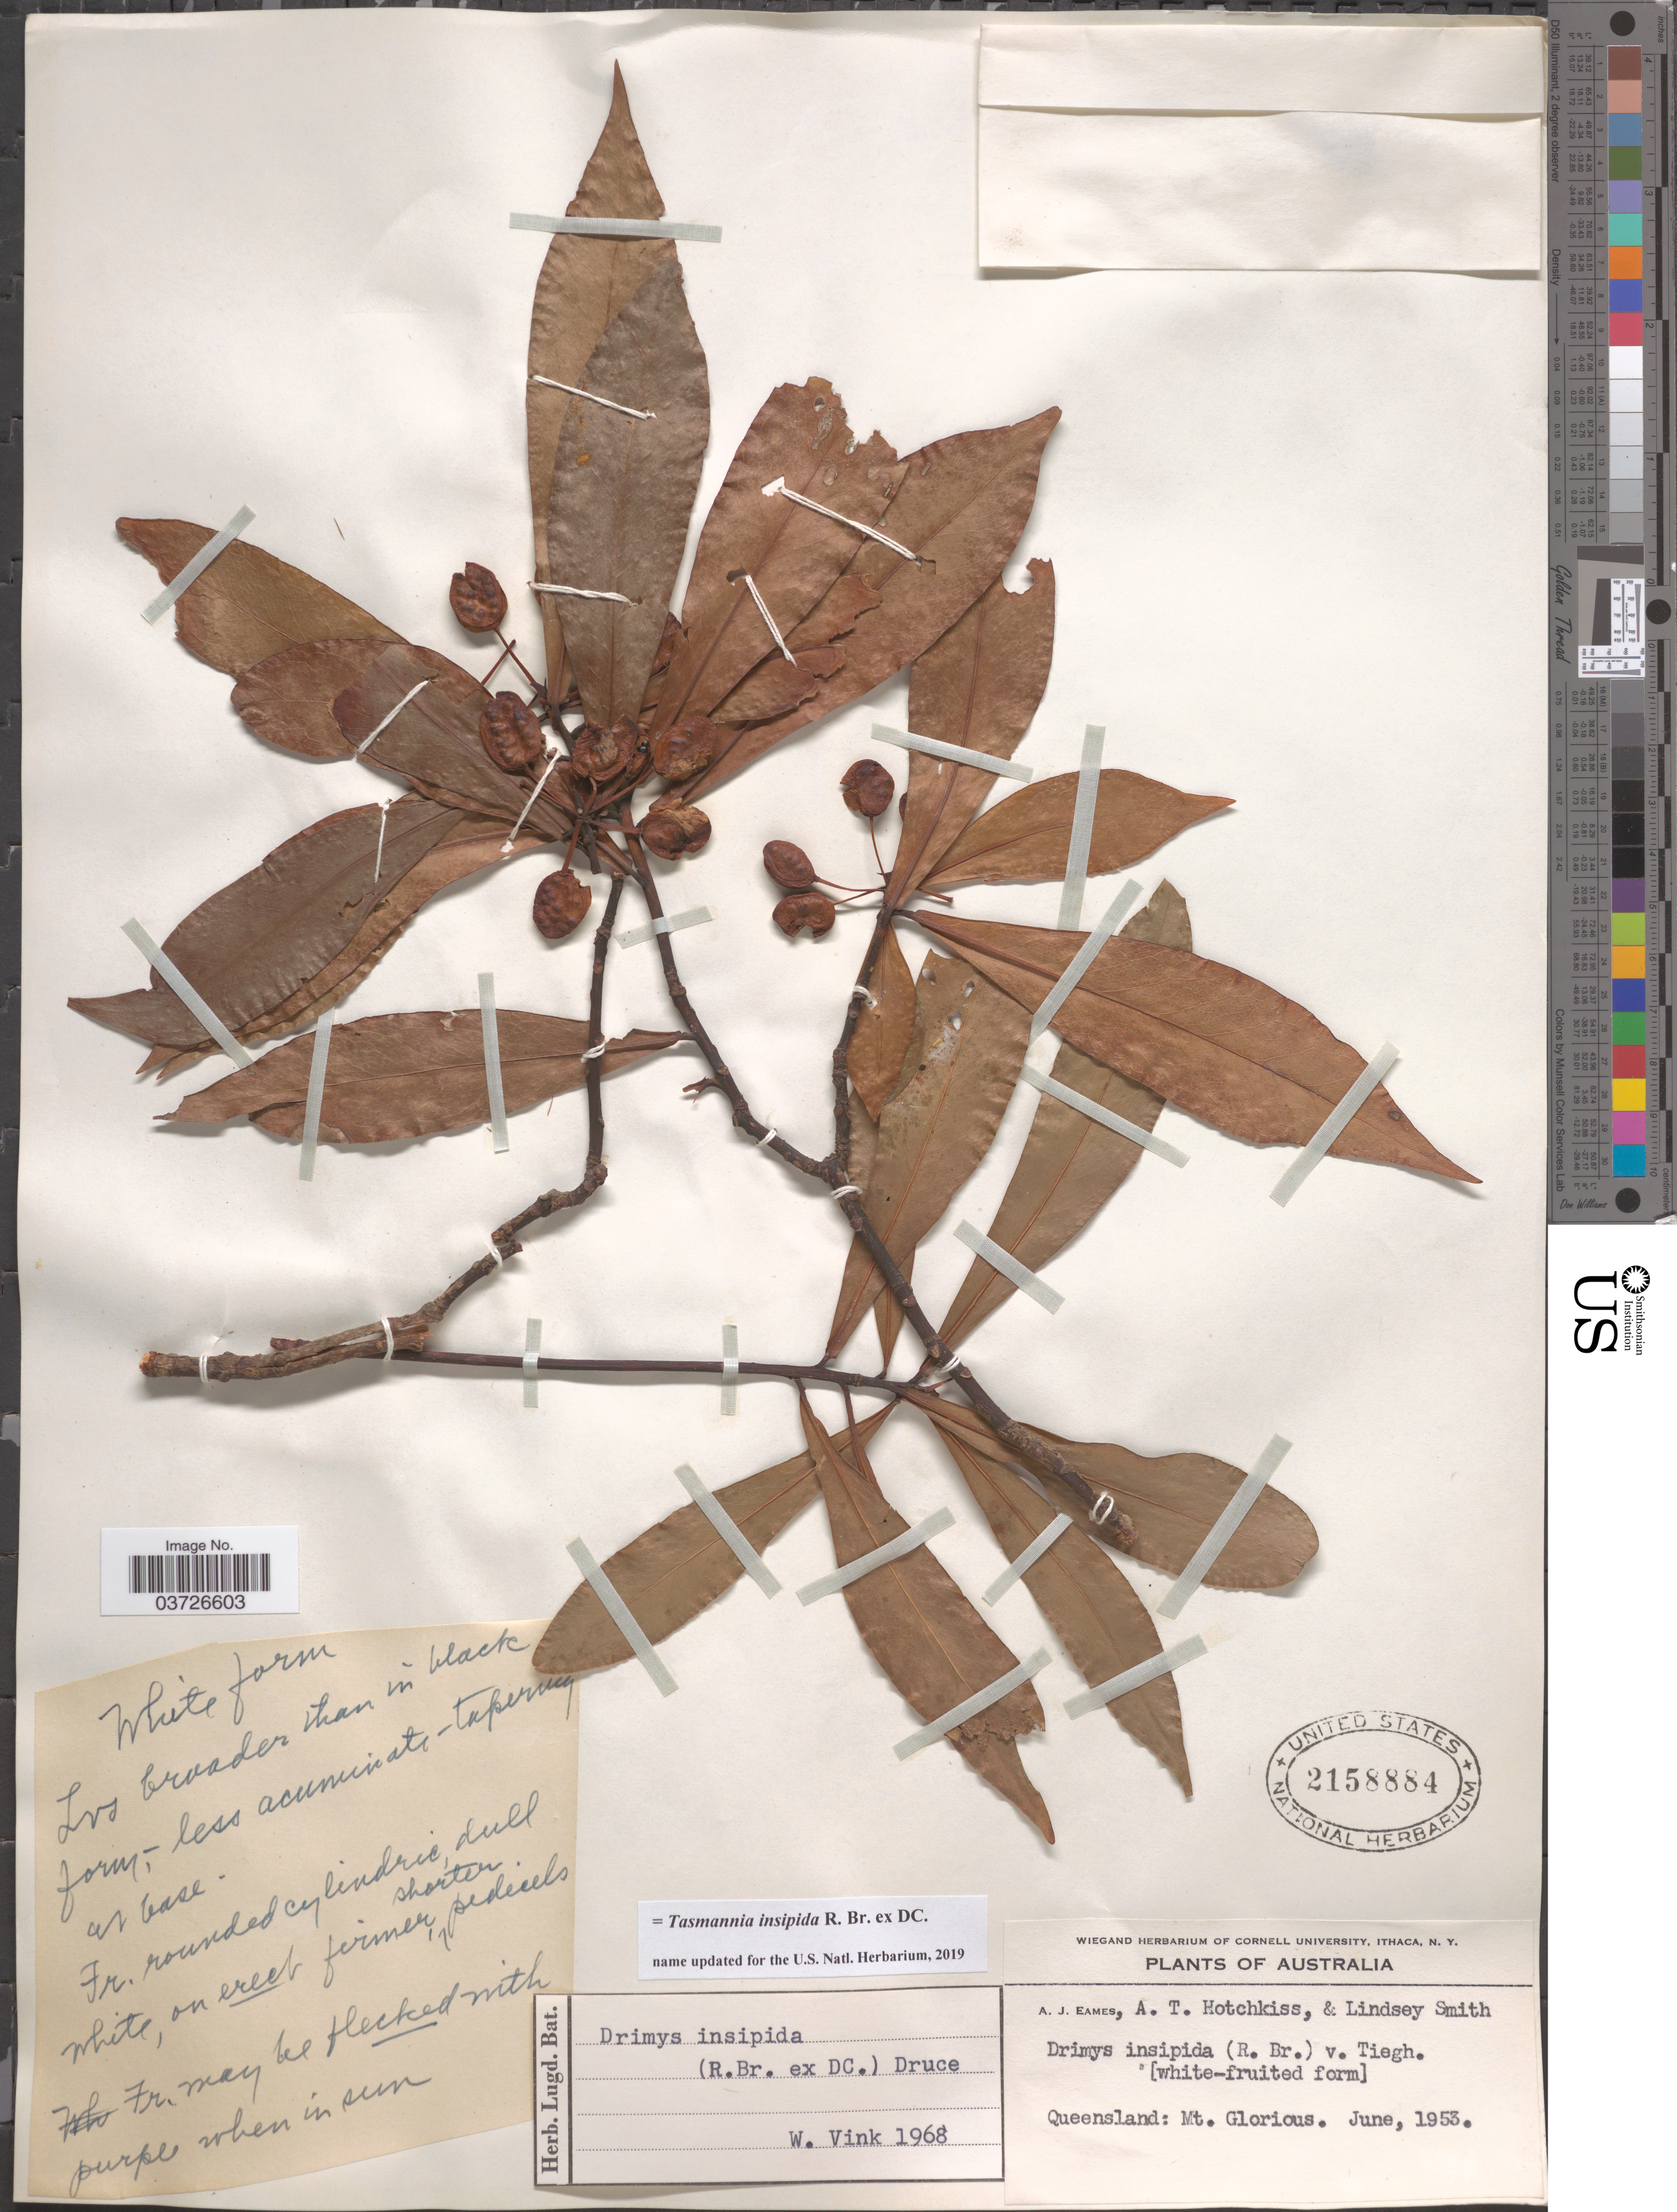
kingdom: Plantae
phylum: Tracheophyta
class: Magnoliopsida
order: Canellales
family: Winteraceae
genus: Tasmannia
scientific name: Tasmannia insipida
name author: R. Br. ex DC.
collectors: A. J. Eames, A. Hotchkiss & L. Smith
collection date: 1953-06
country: Australia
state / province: Queensland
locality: Mt. Glorious.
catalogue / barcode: US 2158884